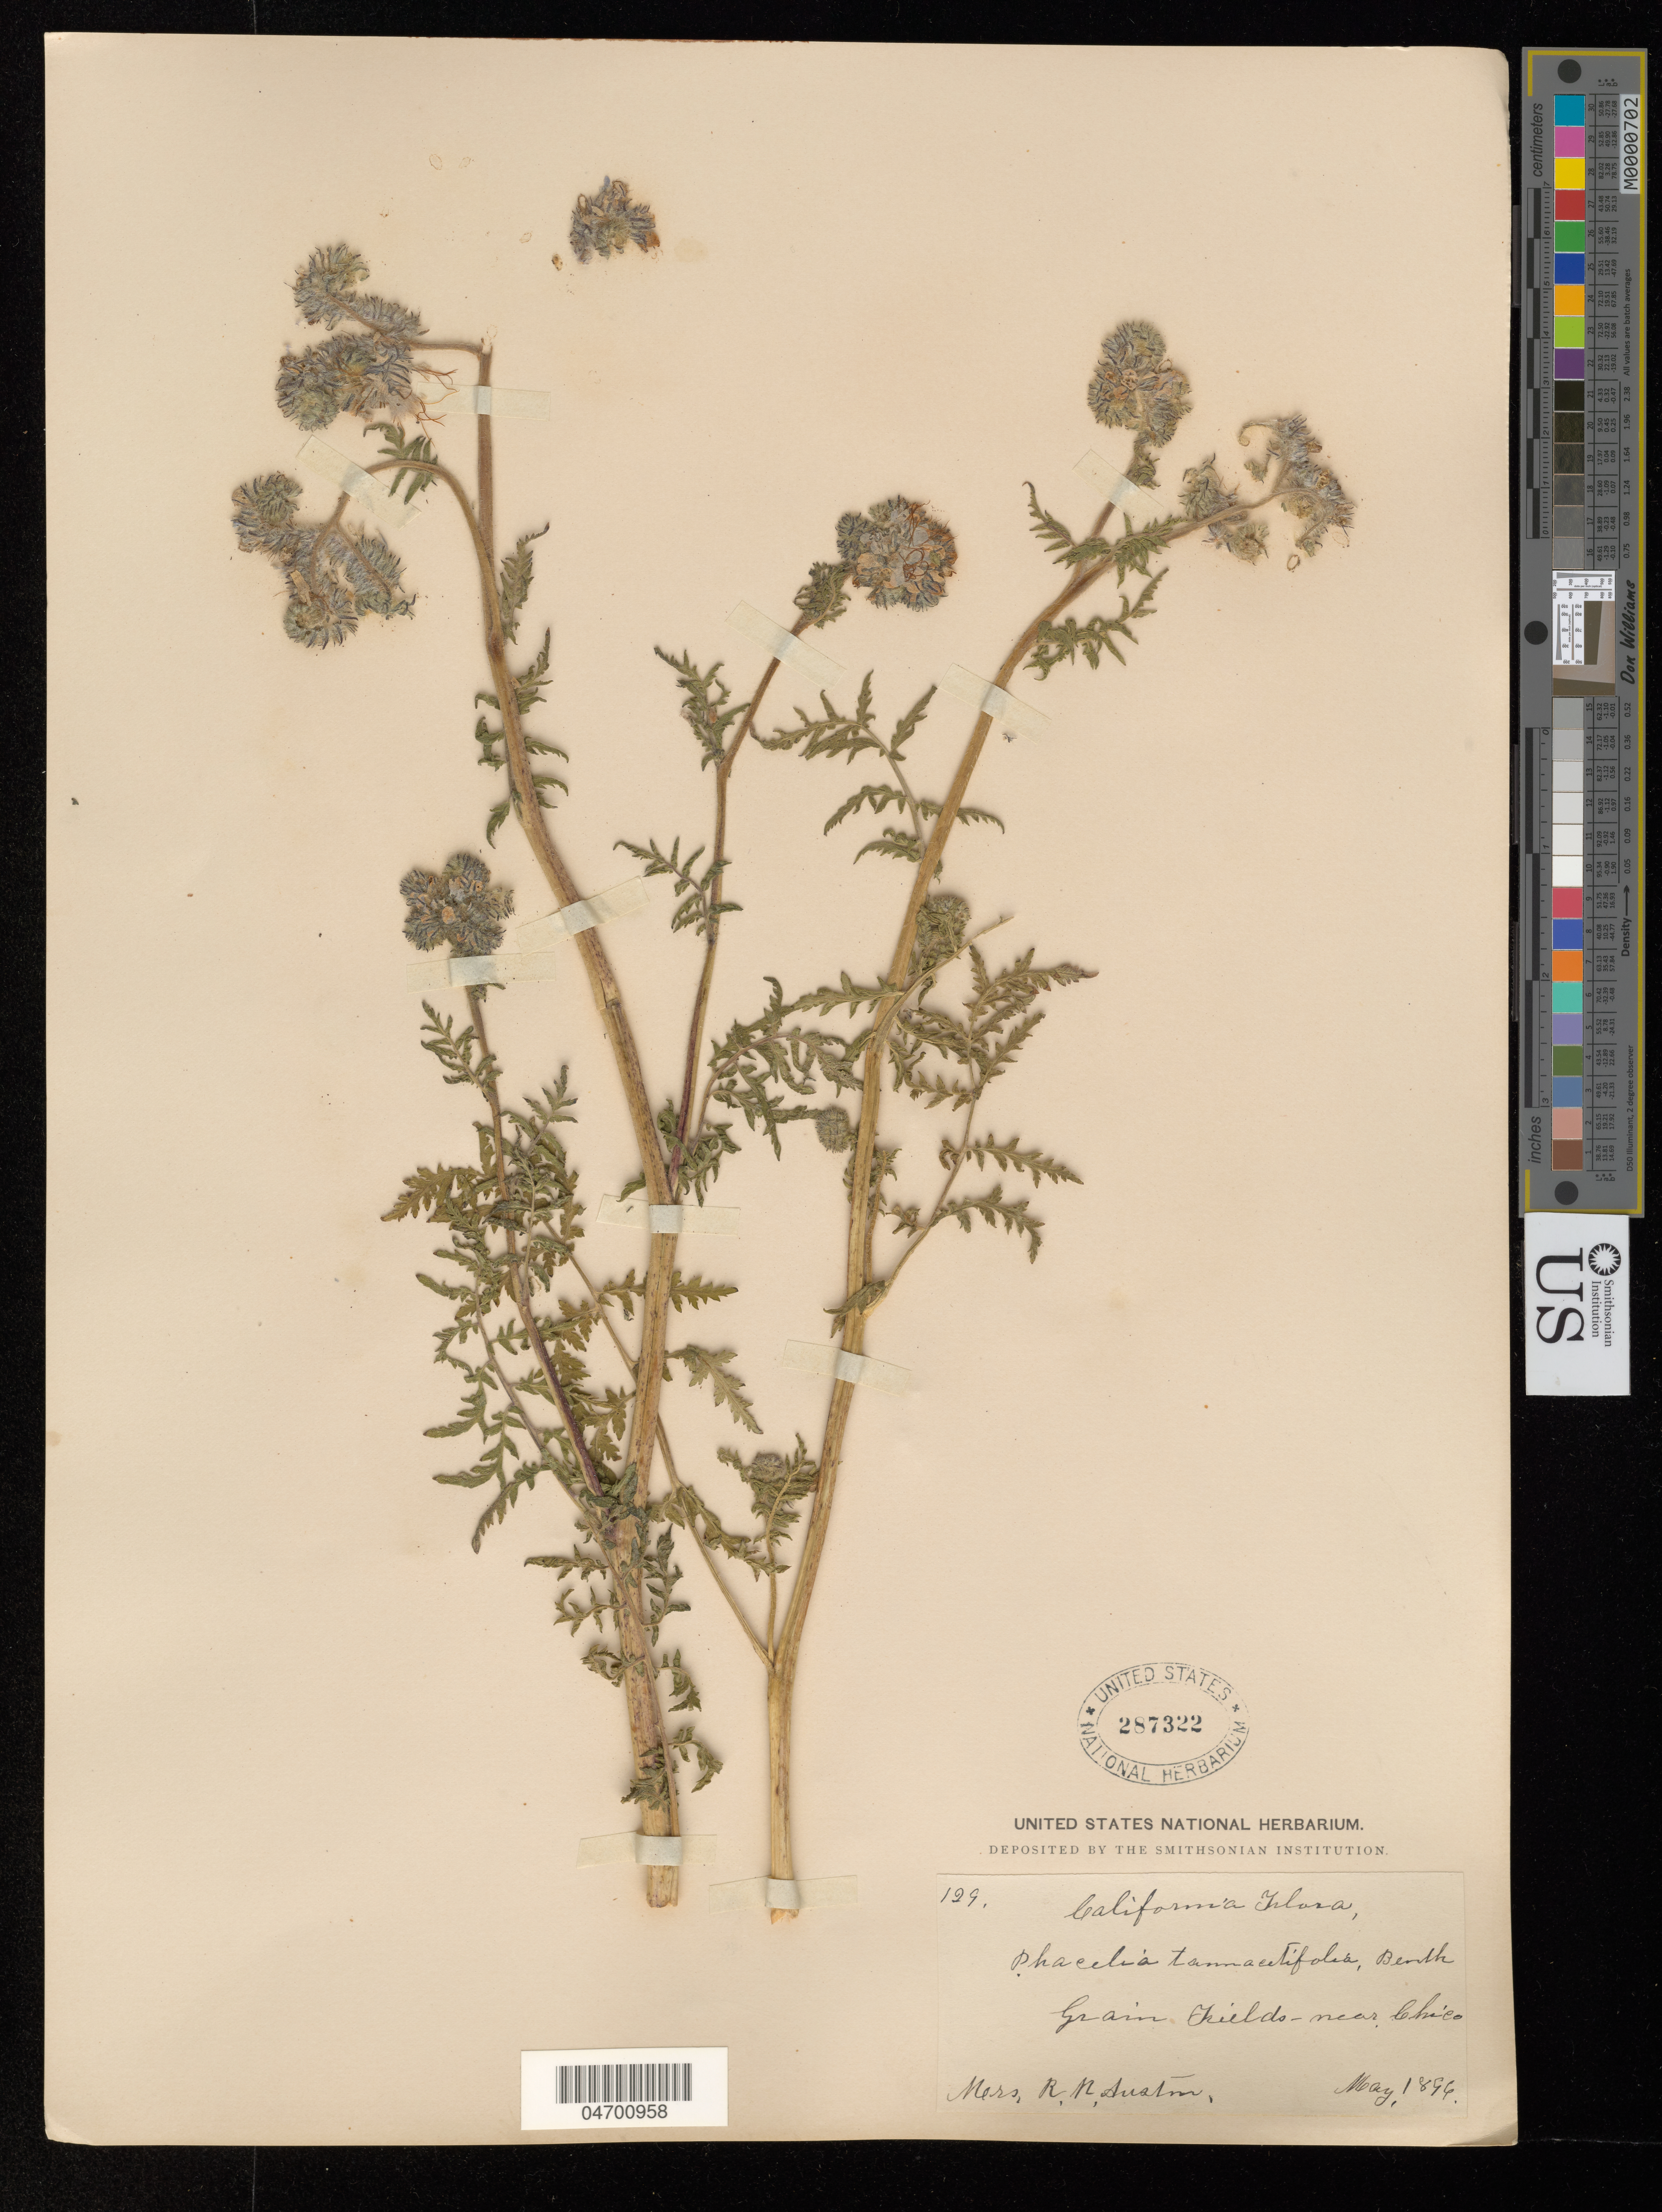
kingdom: Plantae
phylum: Tracheophyta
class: Magnoliopsida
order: Boraginales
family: Hydrophyllaceae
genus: Phacelia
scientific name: Phacelia tanacetifolia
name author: Benth.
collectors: R. Austin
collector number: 129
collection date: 1894-05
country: United States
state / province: California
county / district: Butte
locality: Grain Fields - near Chico.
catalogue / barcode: US 287322